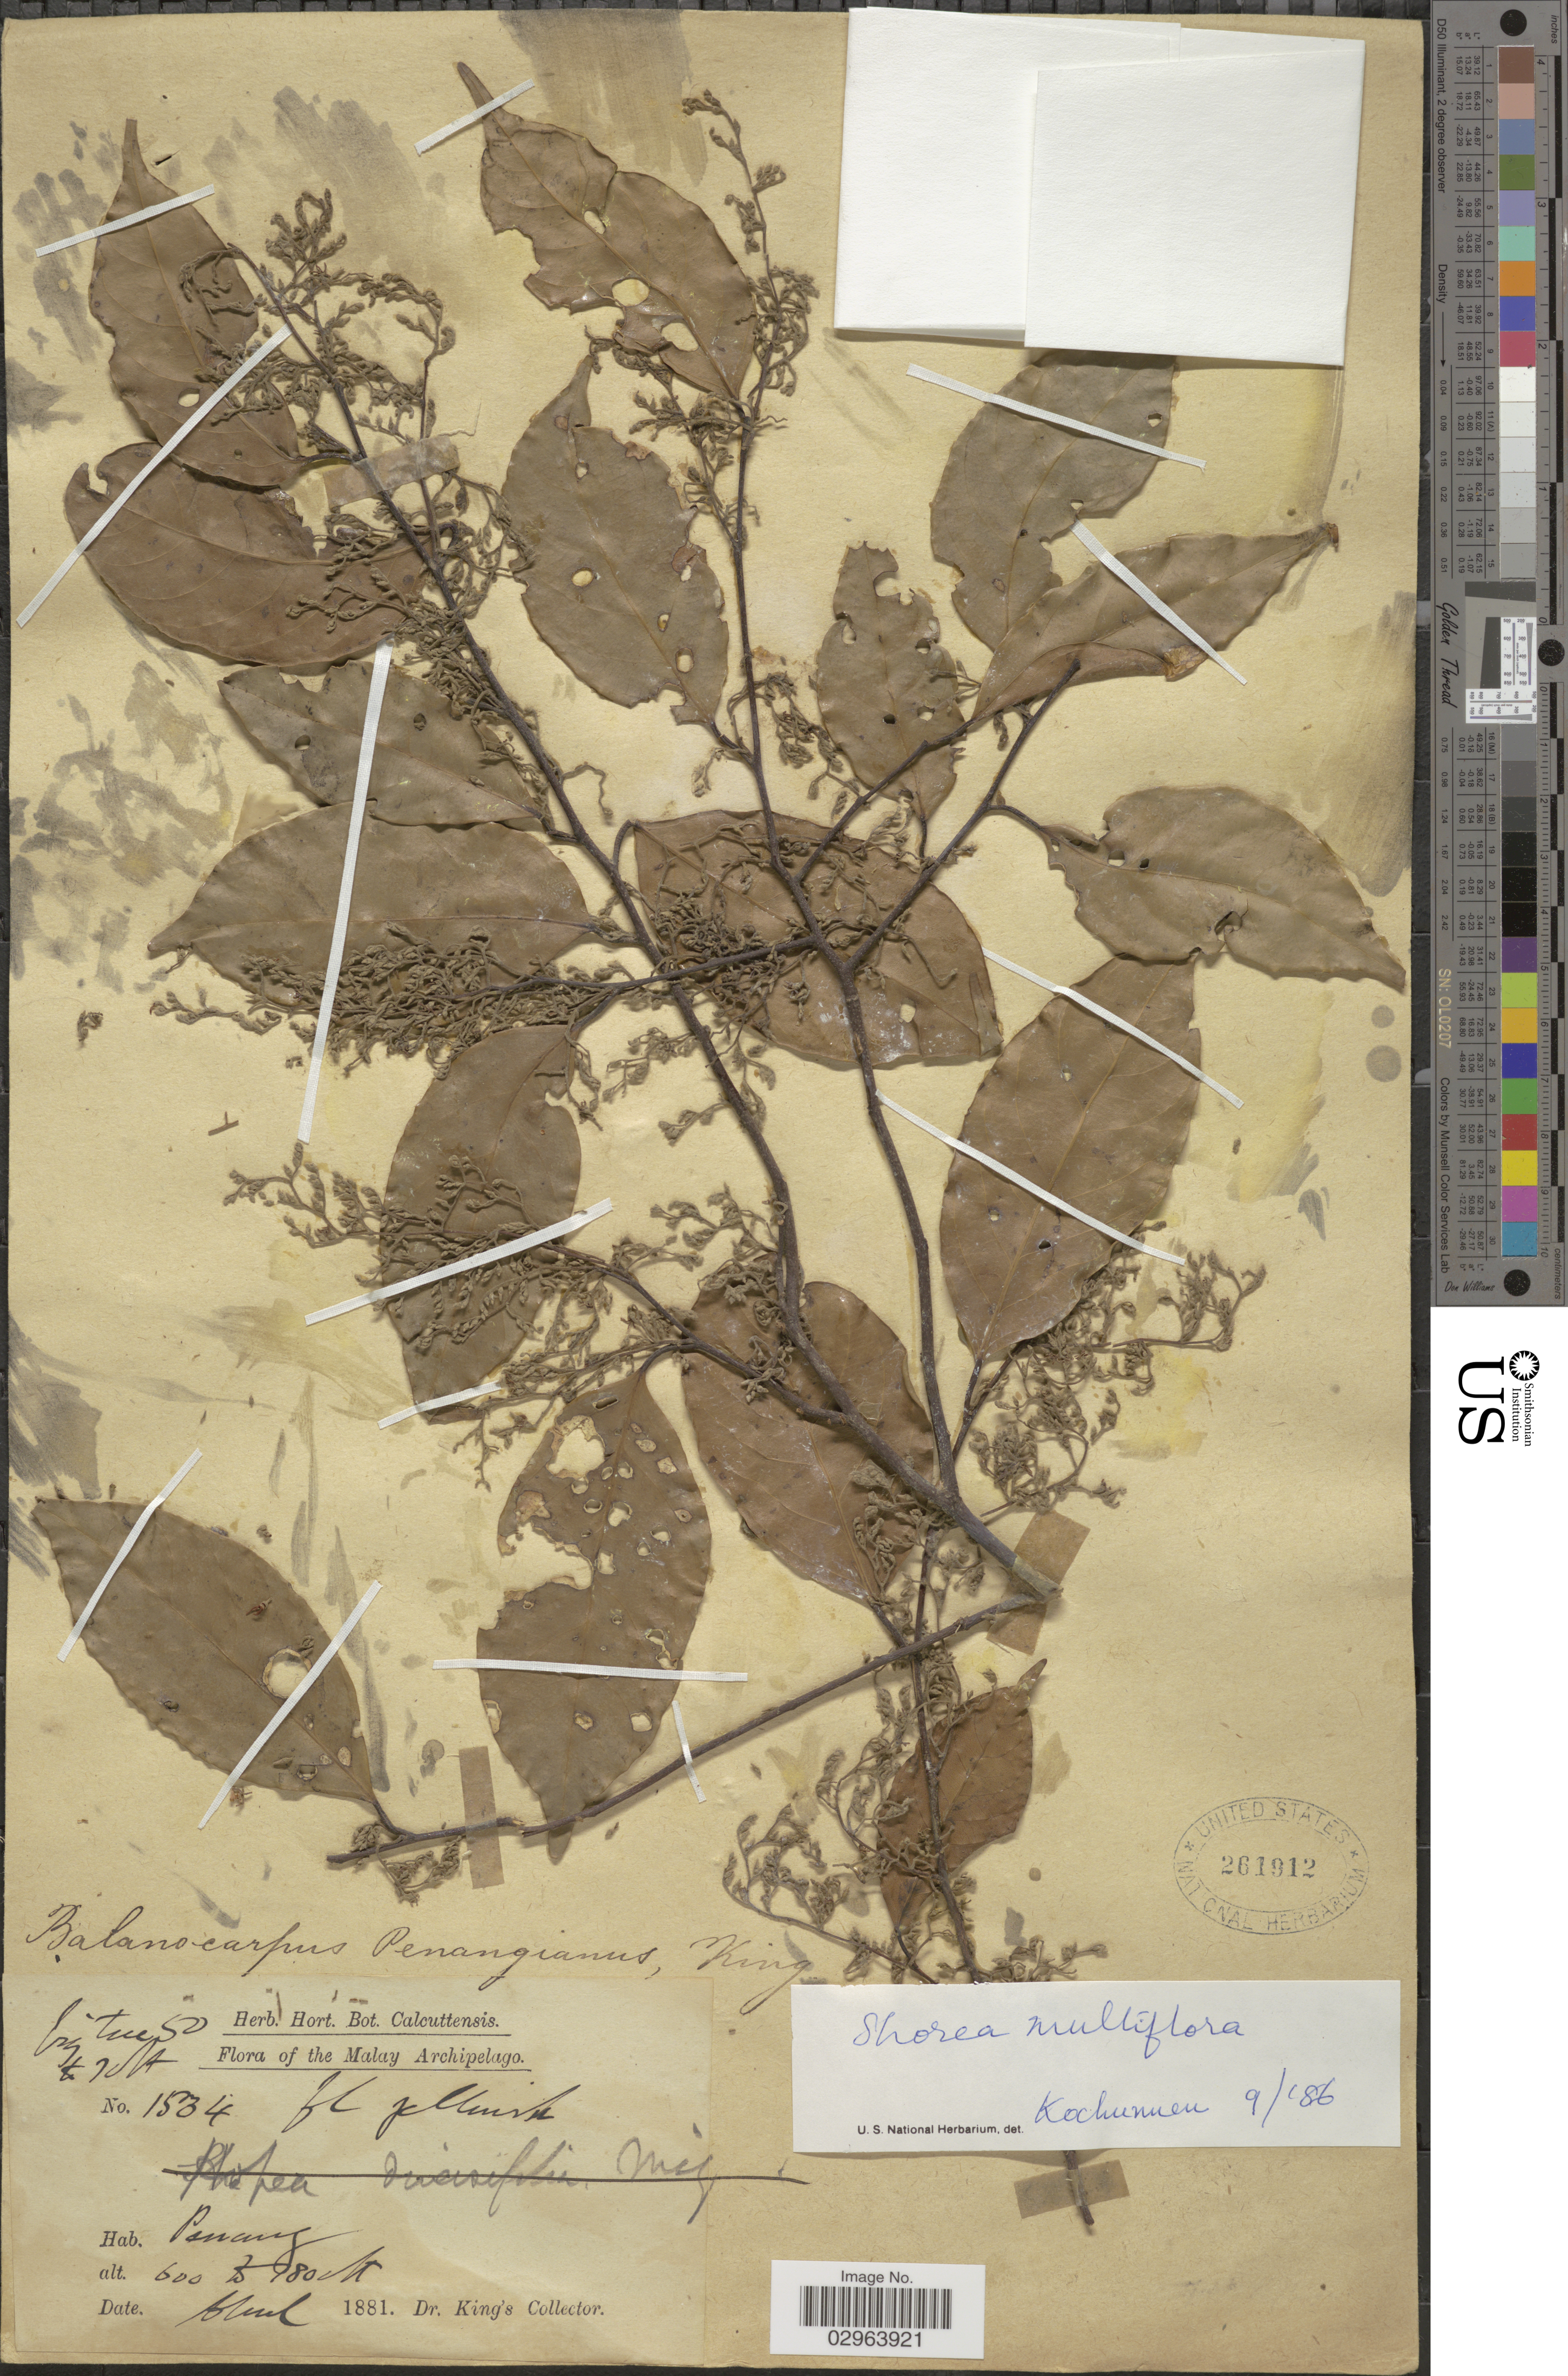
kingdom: Plantae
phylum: Tracheophyta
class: Magnoliopsida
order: Malvales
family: Dipterocarpaceae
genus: Richetia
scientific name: Richetia multiflora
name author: (Burck) P.S. Ashton & J. Heck.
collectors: Dr. King's collector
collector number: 1534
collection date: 1881-03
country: Malaysia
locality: Malay Archipelago, Penang.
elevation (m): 183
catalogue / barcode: US 261912